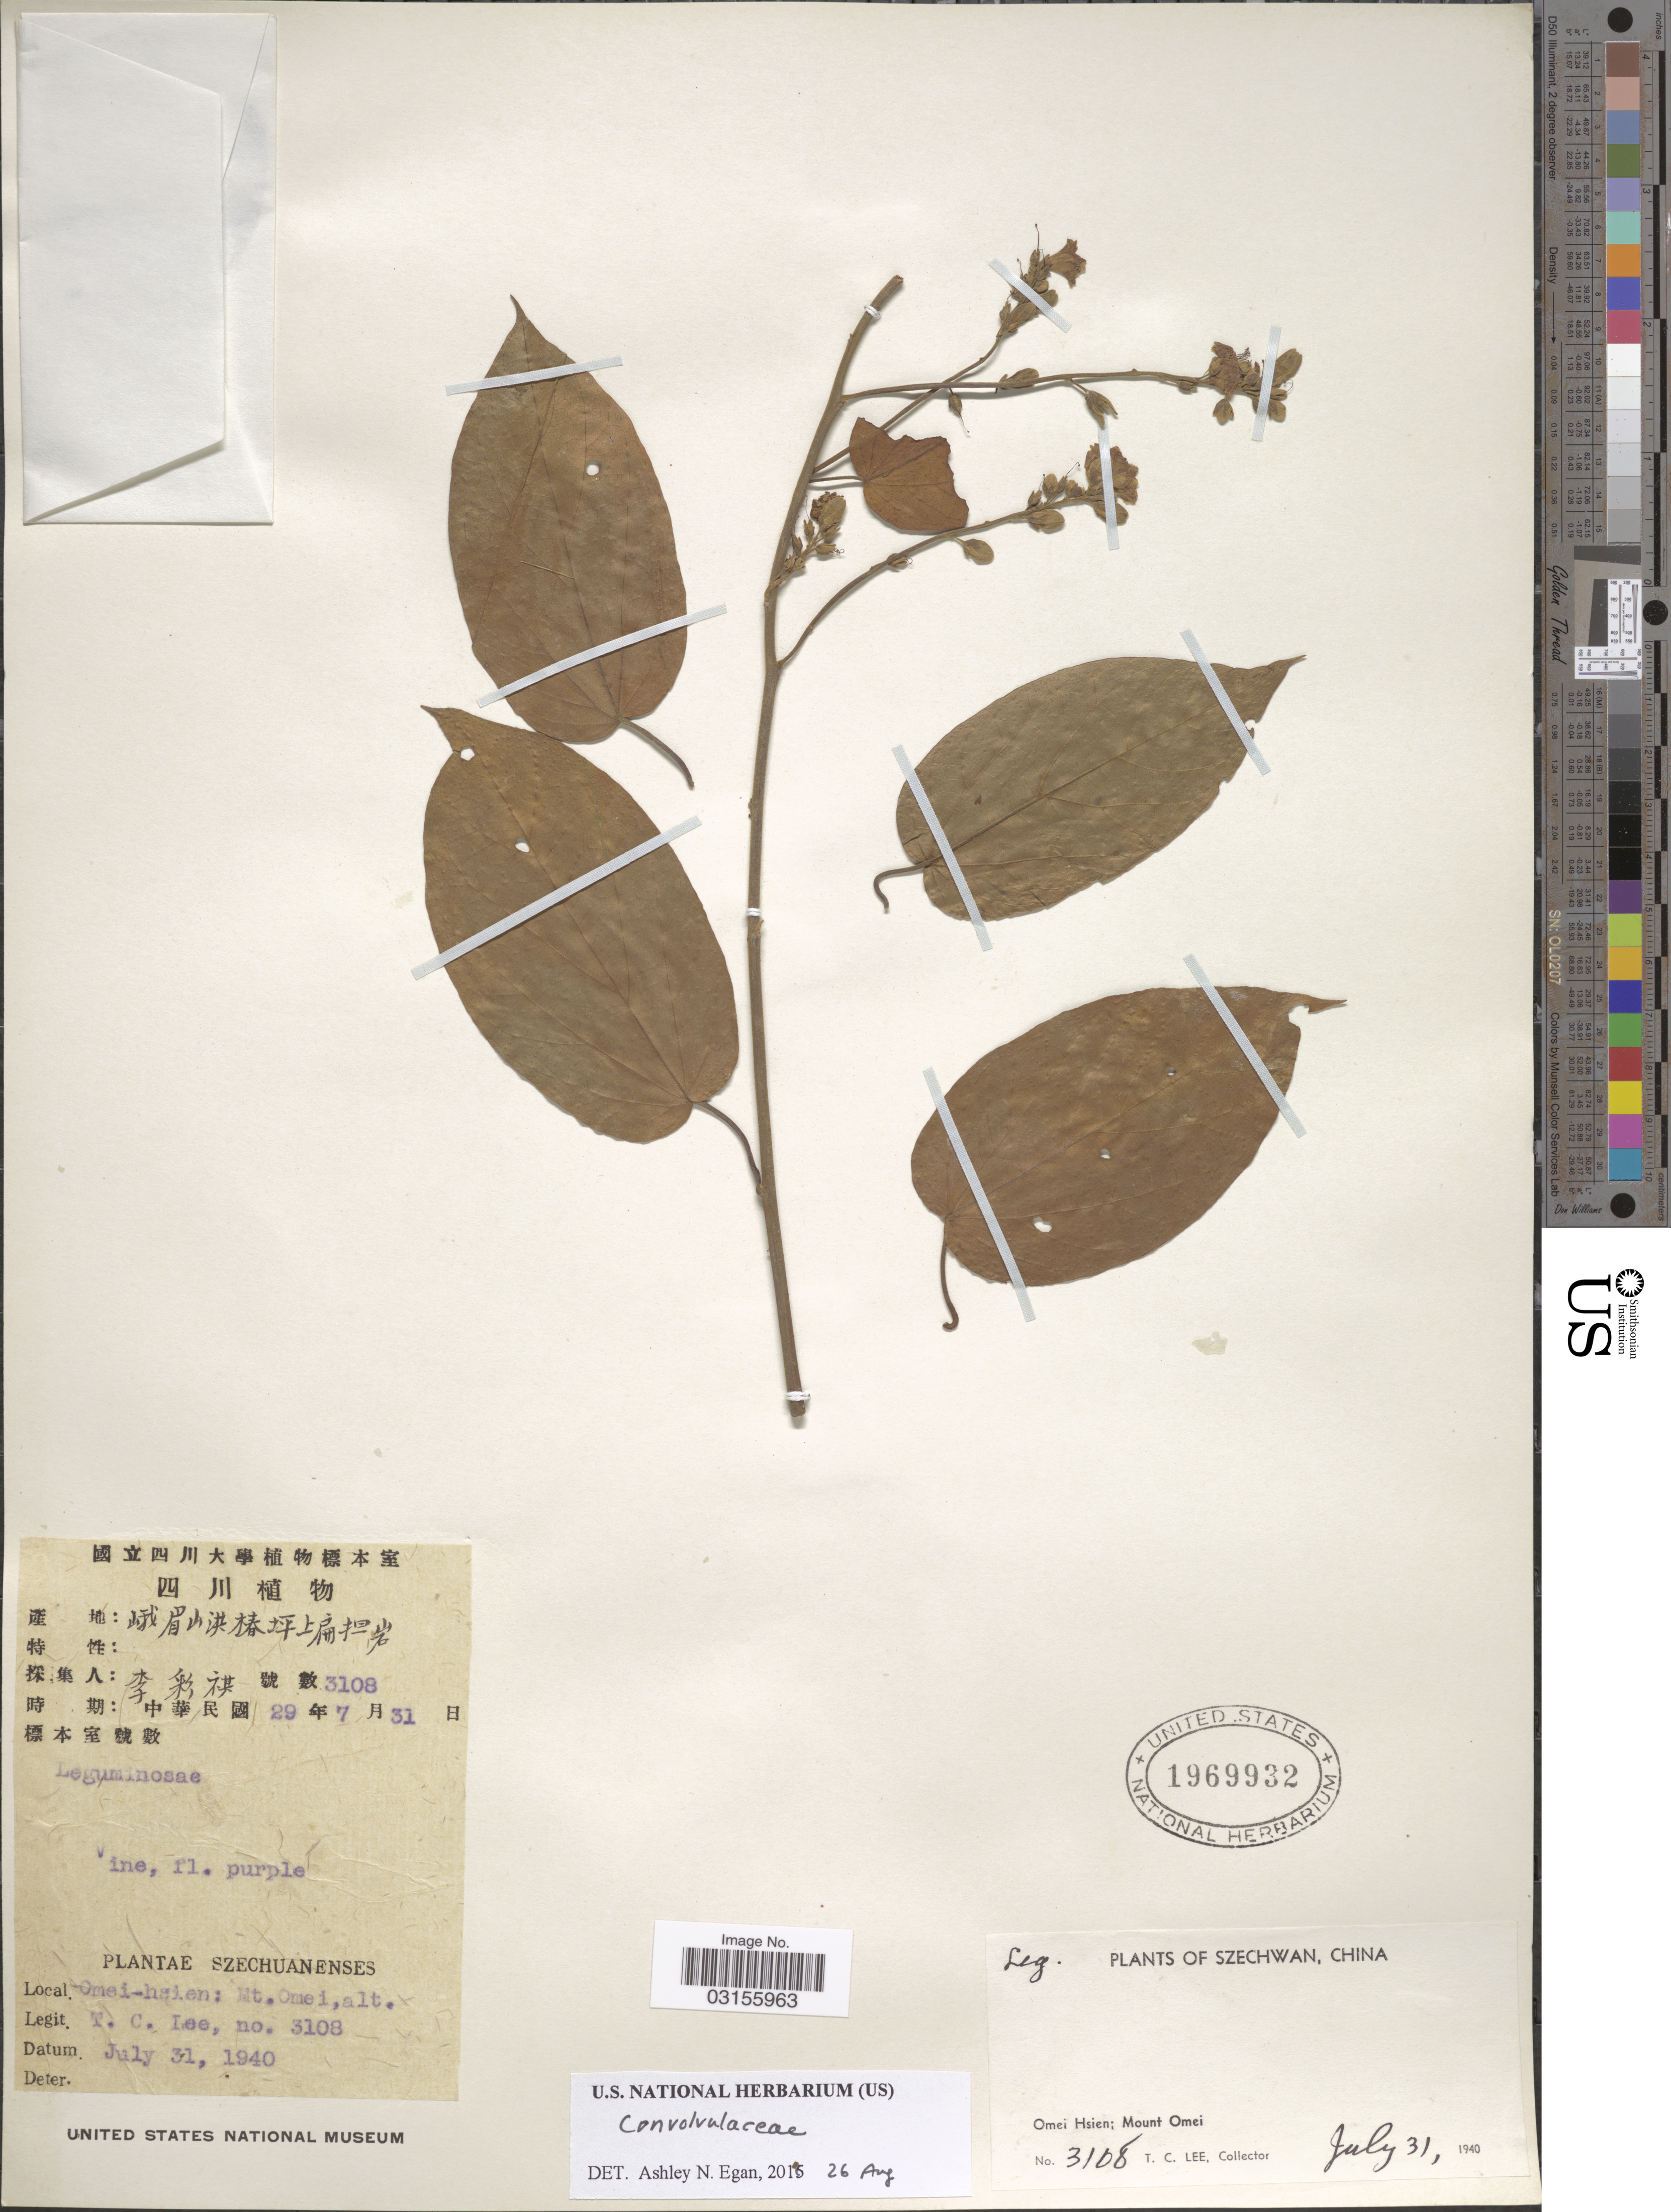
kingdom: Plantae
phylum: Tracheophyta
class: Magnoliopsida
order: Solanales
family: Convolvulaceae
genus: Tridynamia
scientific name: Tridynamia sinensis var. delavayi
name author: (Gagnep. & Courchet) Staples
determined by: Staples, G. W.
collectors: T. Lee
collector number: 3108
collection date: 1940-07-31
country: China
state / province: Sichuan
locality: Szechuanenses. Omei Hsien: Mount. Omei.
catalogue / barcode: US 1969932